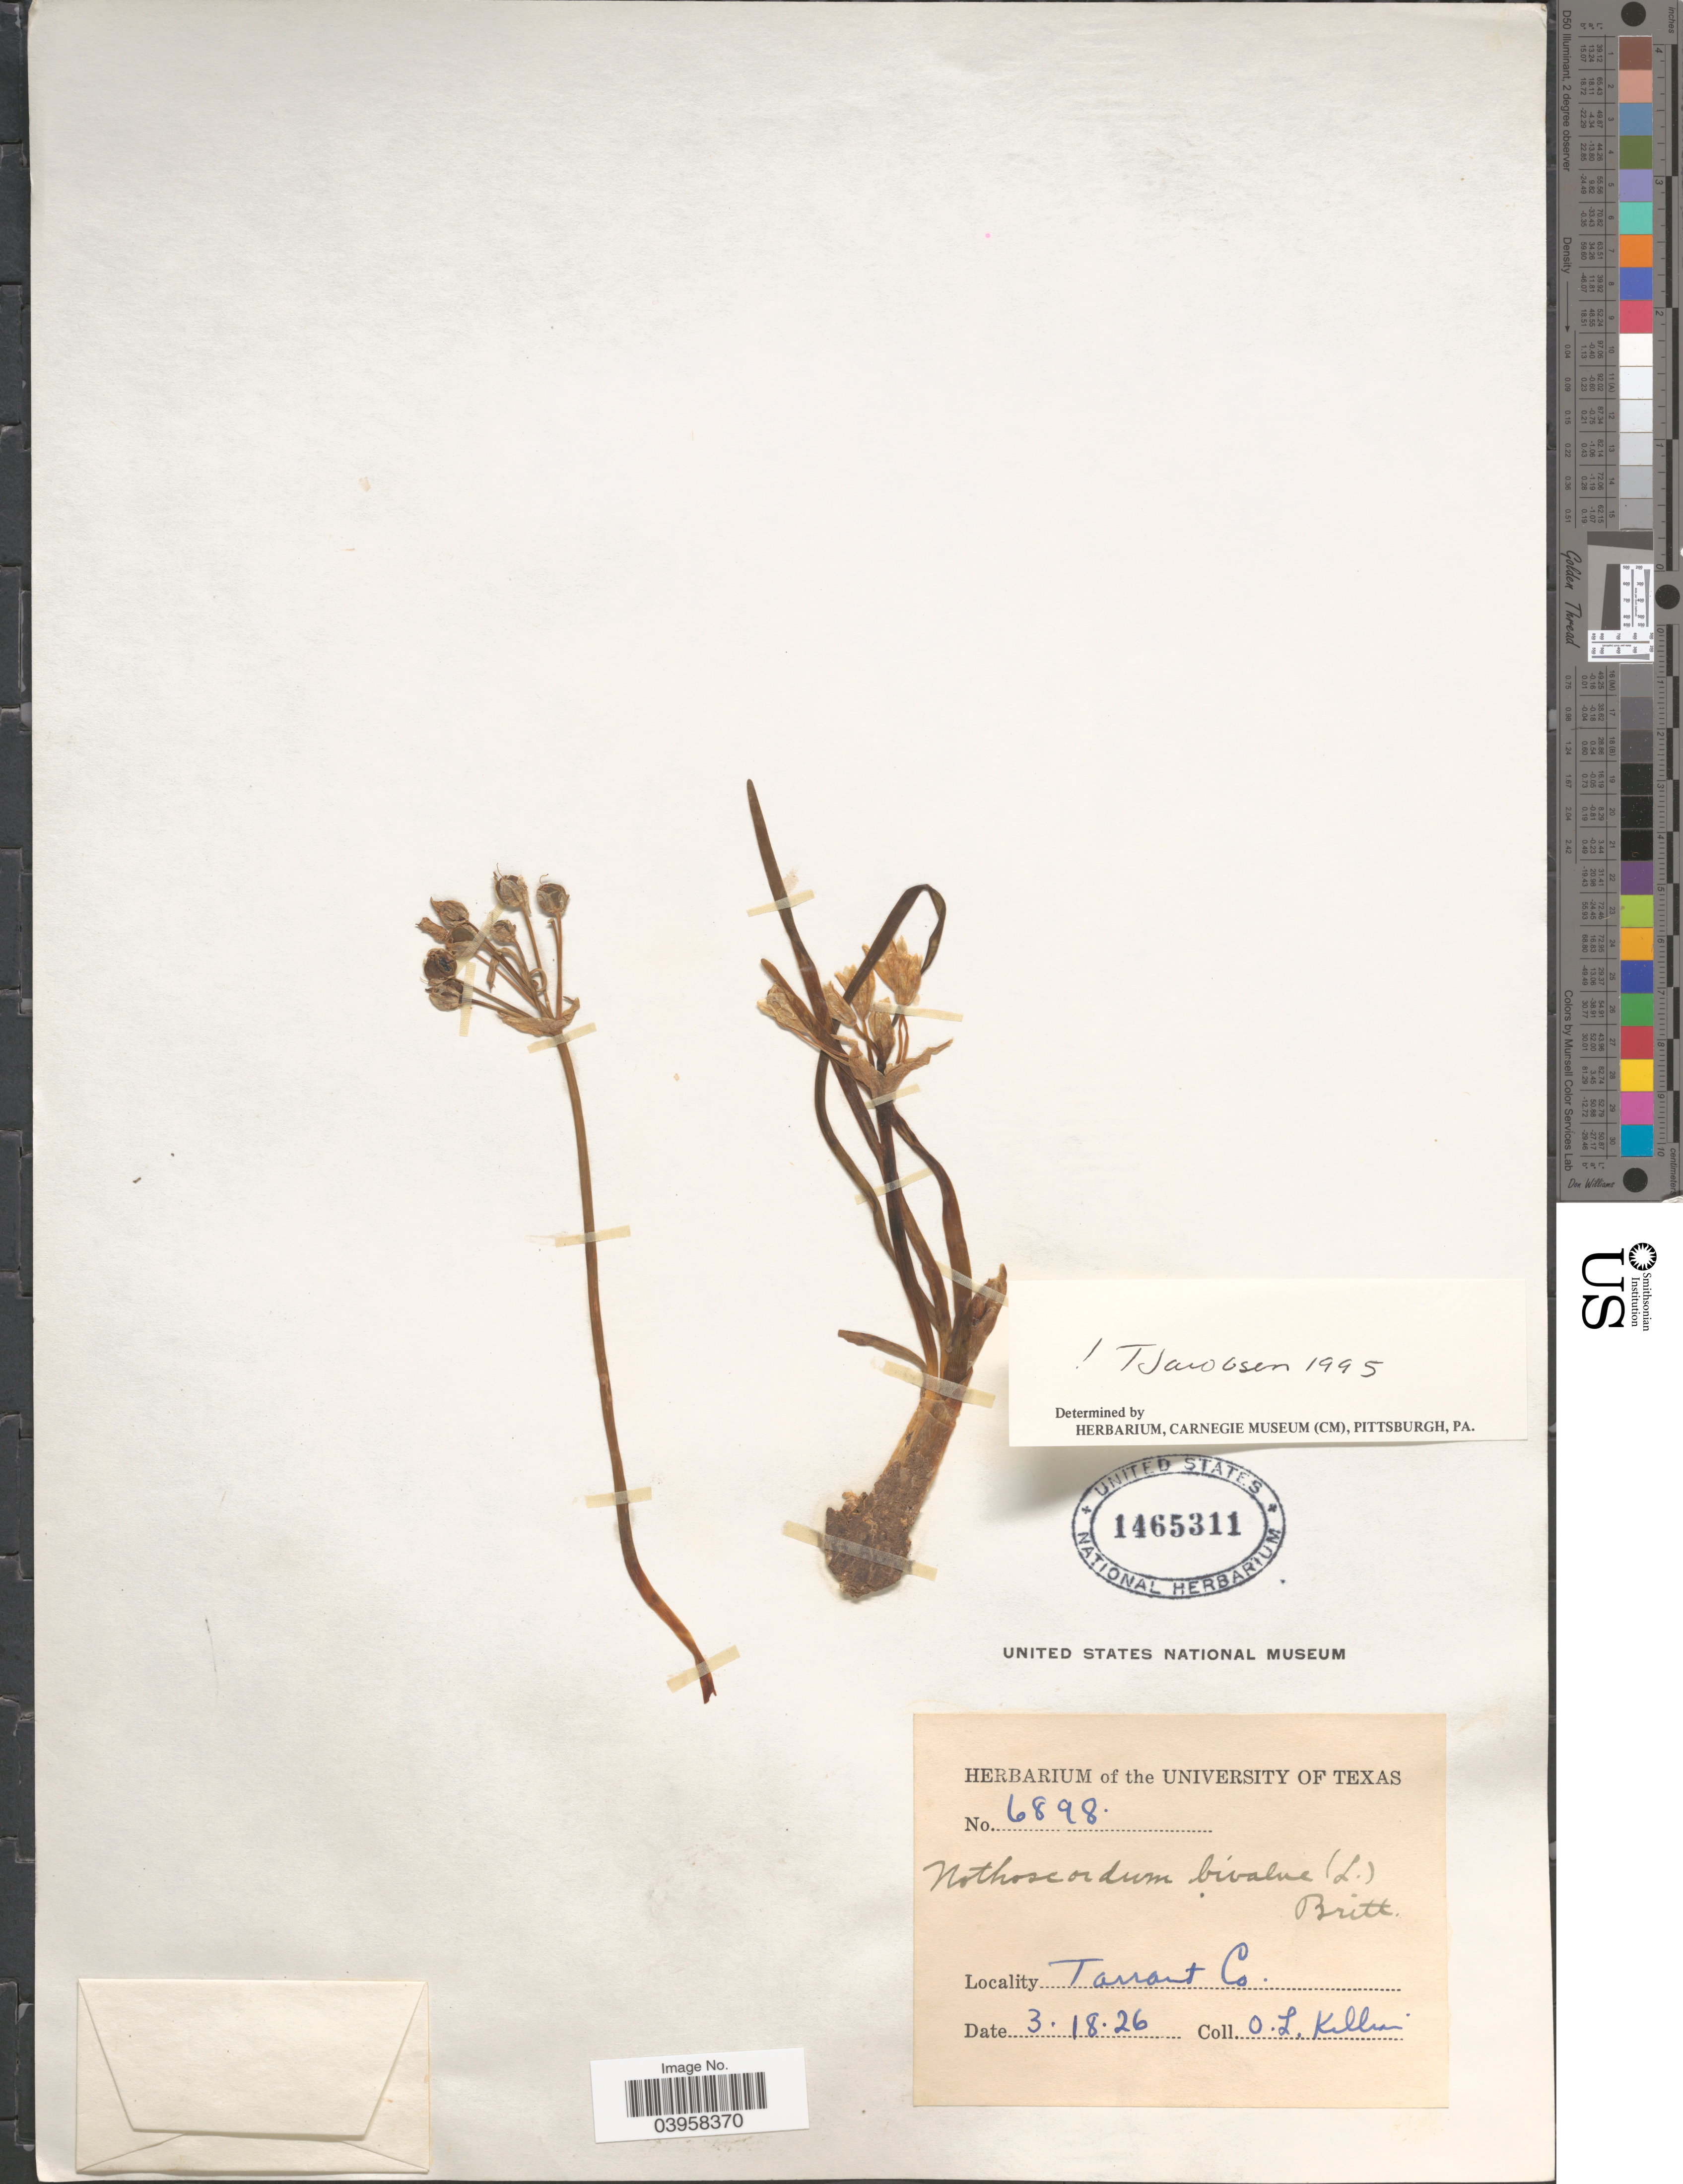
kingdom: Plantae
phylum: Tracheophyta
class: Liliopsida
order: Asparagales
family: Amaryllidaceae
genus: Nothoscordum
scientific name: Nothoscordum bivalve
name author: (L.) Britton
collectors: O. Killian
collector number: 6898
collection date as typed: Transcribed d/m/y: 18/3/26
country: United States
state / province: Texas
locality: Tarrant Co.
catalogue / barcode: US 1465311